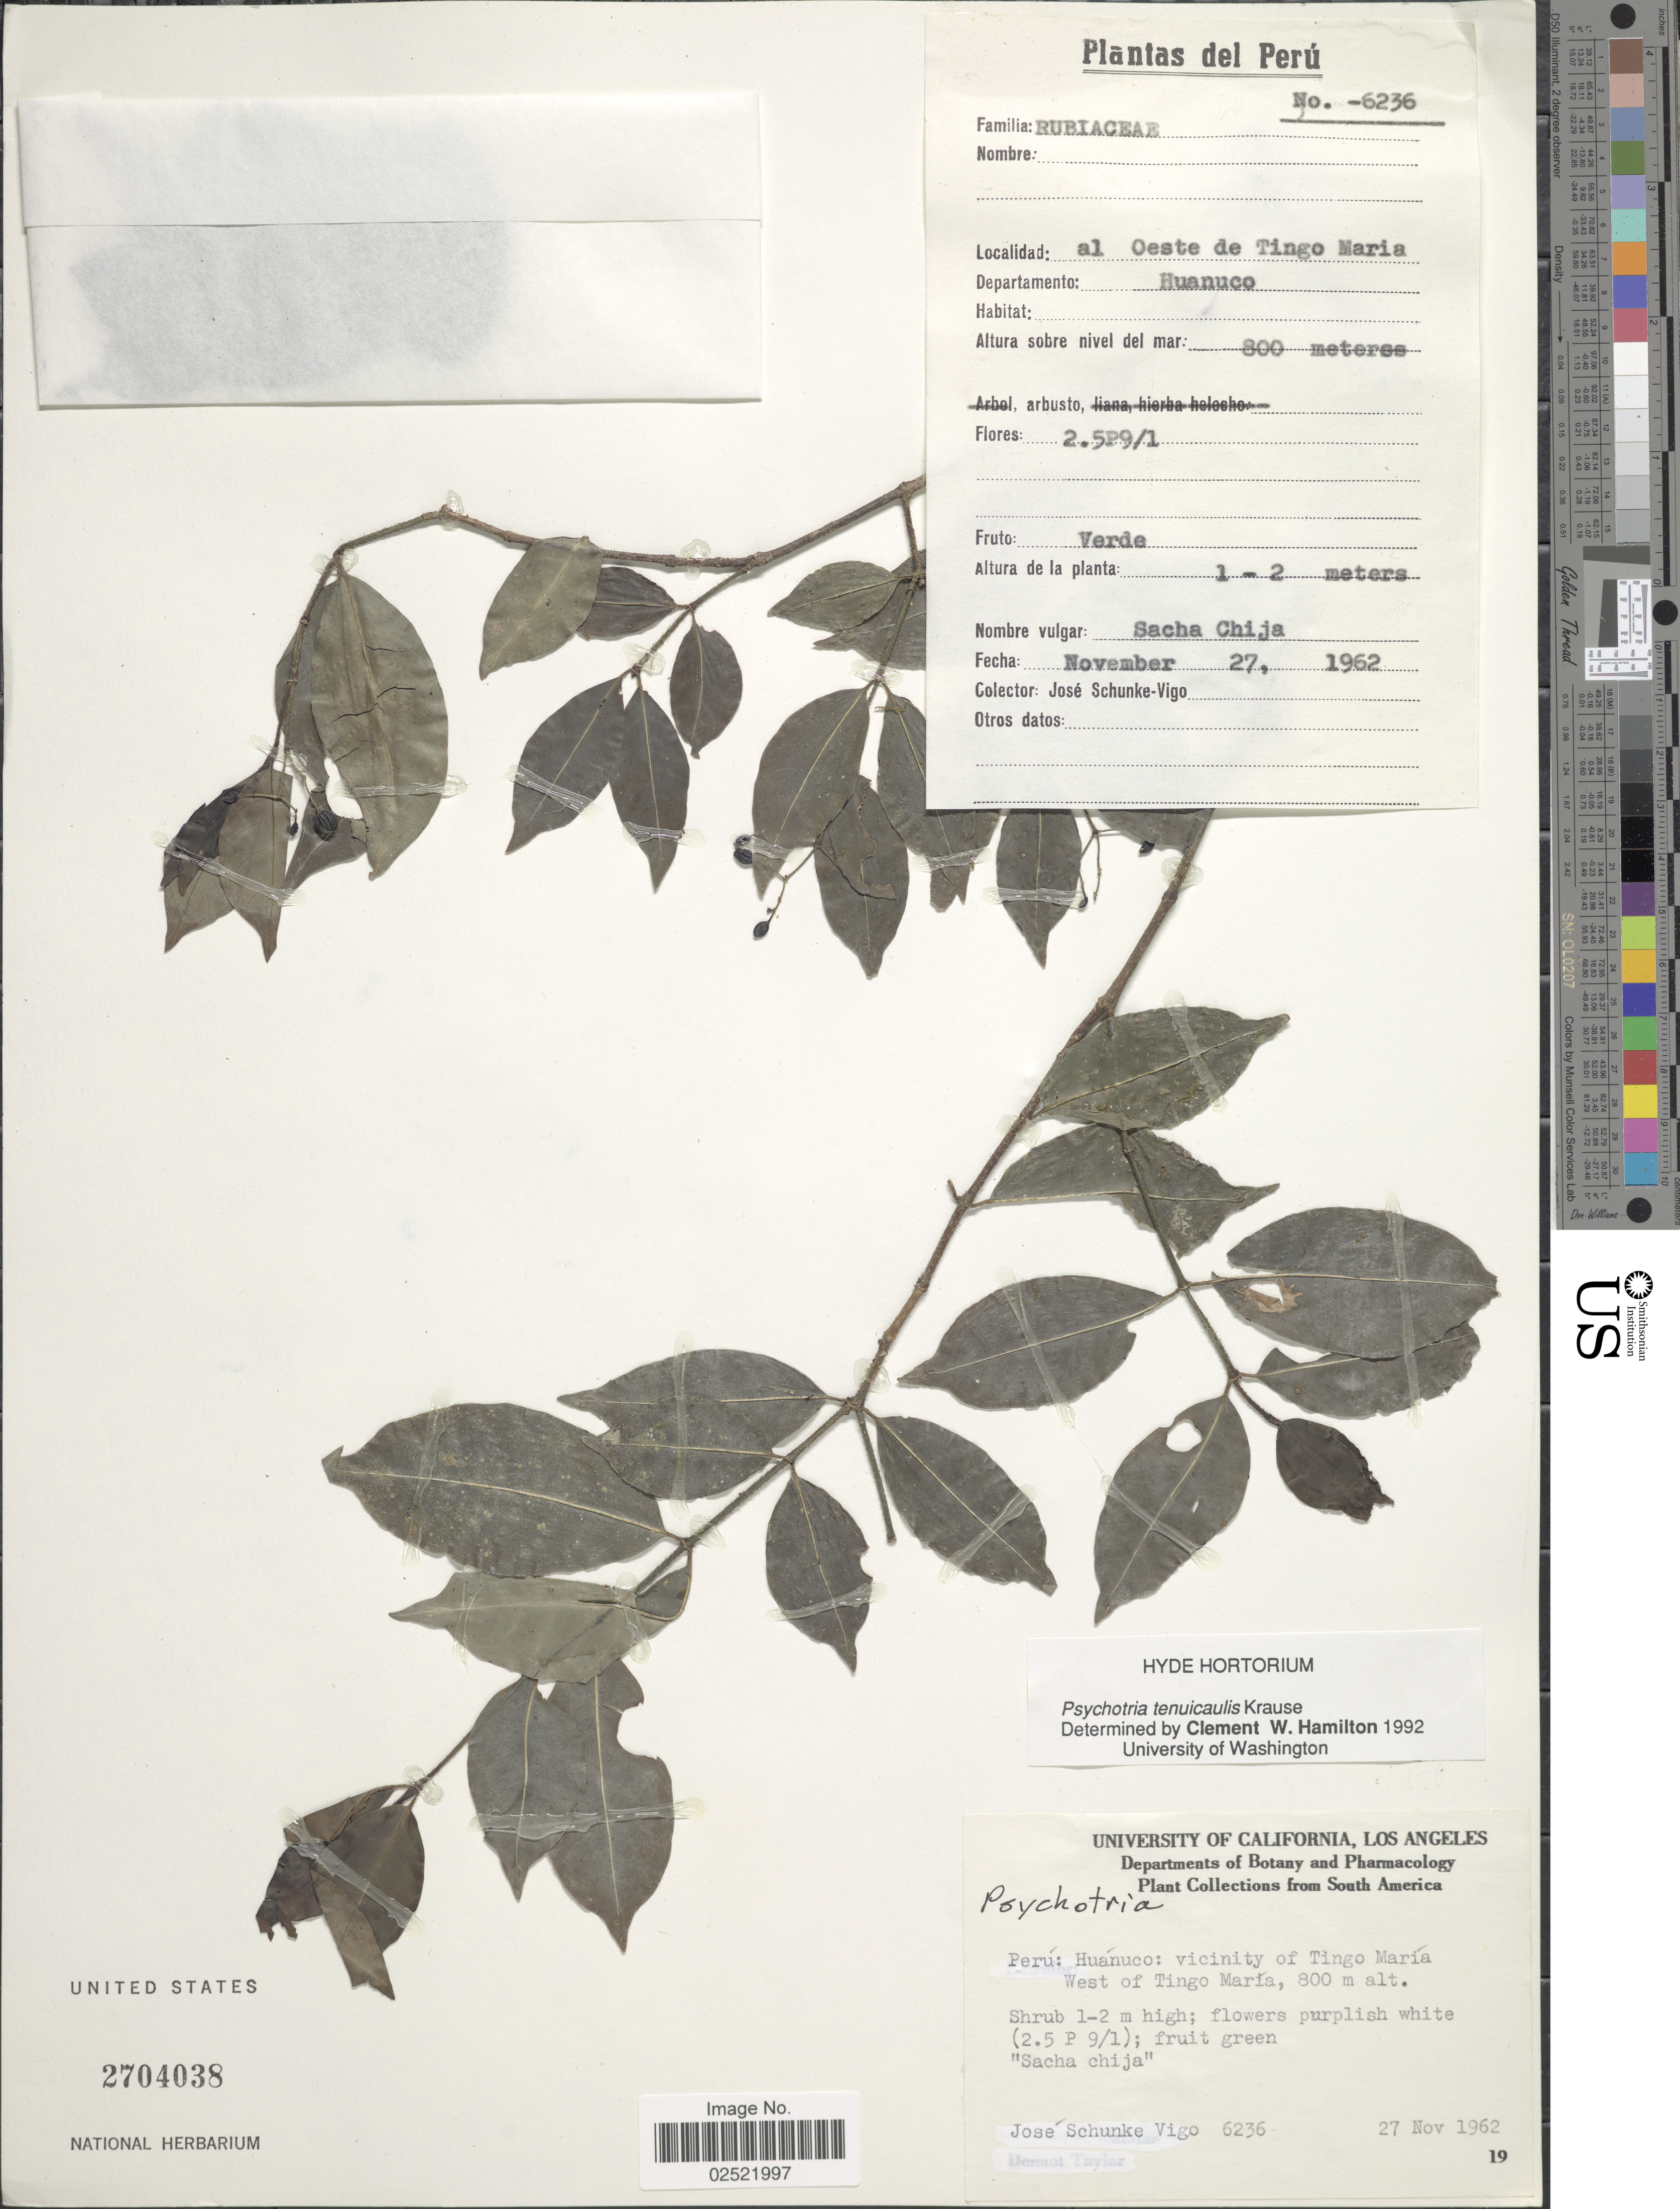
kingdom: Plantae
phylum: Tracheophyta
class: Magnoliopsida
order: Gentianales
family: Rubiaceae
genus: Psychotria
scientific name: Psychotria tenuicaulis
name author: K. Krause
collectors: J. Schunke Vigo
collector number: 6236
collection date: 1962-11-27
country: Peru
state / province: Huánuco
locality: Vicinity of Tingo Maria West of Tingo Maria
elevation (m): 800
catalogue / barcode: US 2704038